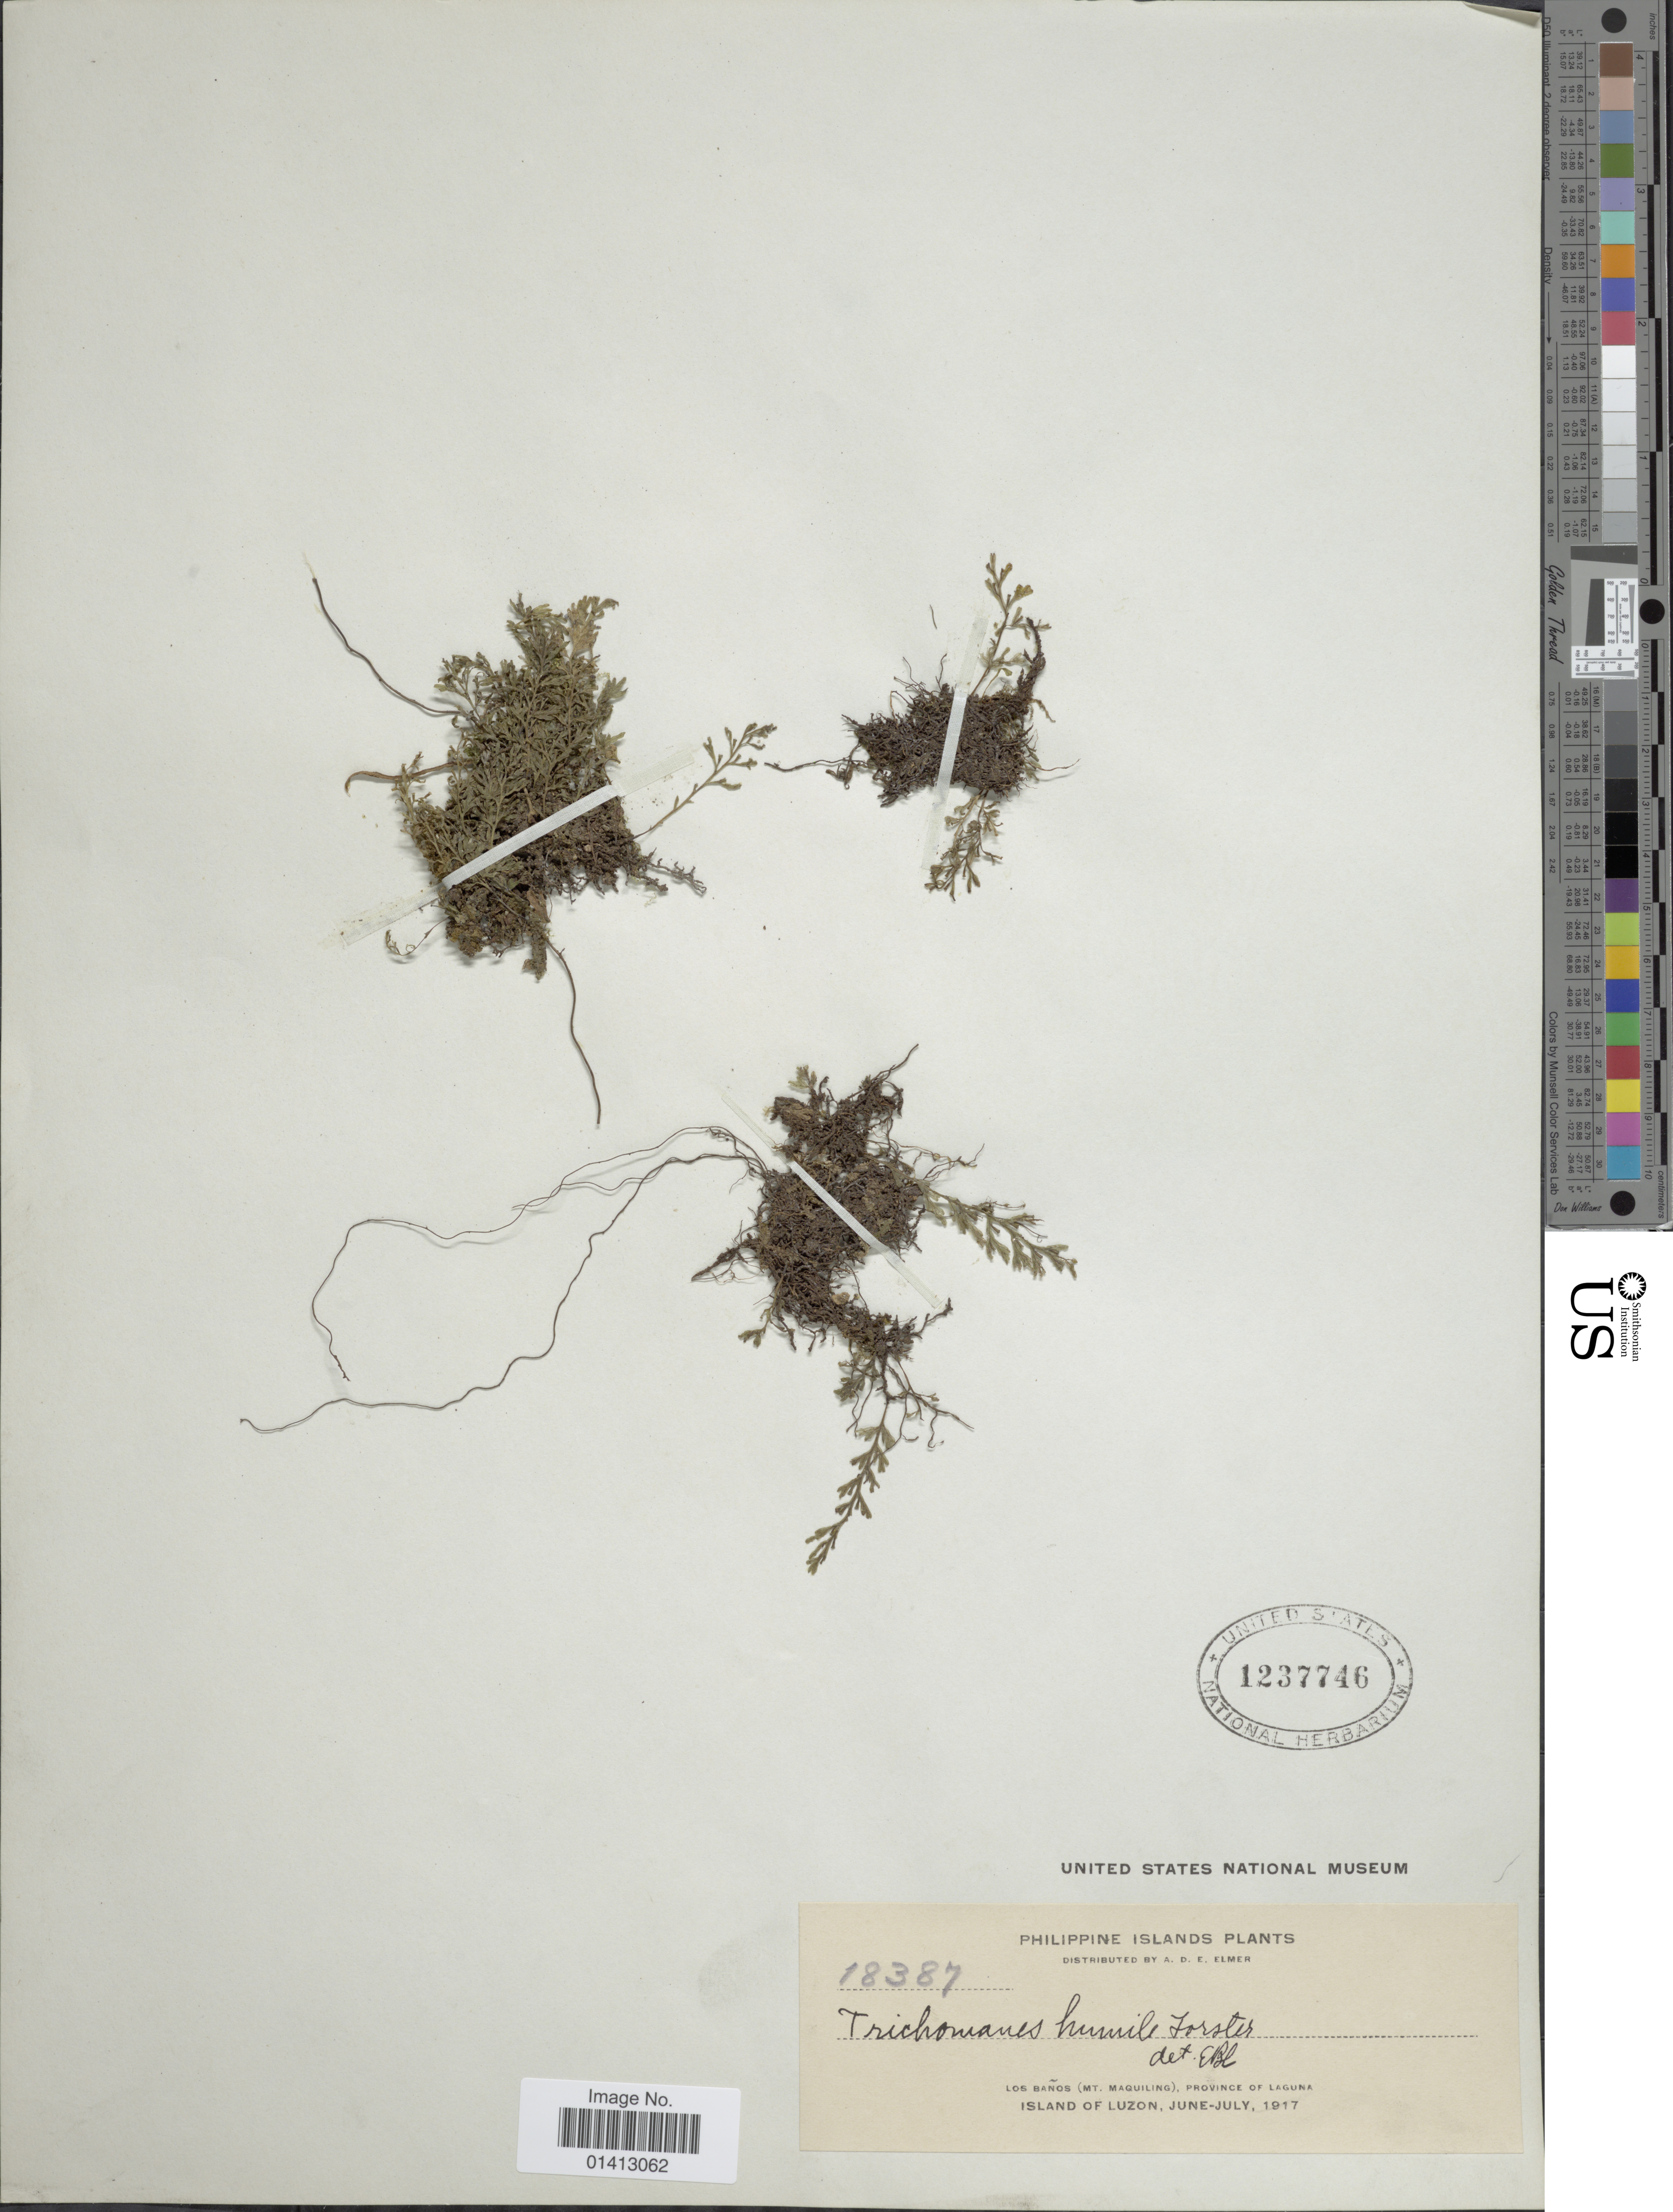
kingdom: Plantae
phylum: Tracheophyta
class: Polypodiopsida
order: Hymenophyllales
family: Hymenophyllaceae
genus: Crepidomanes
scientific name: Crepidomanes humilis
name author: (G. Forst.) Bosch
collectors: A. D. E. Elmer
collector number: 18387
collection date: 1917-06/1917-07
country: Philippines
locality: Los Baños (Mt Maquiling), province of Laguna, Island of Luzon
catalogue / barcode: US 1237746